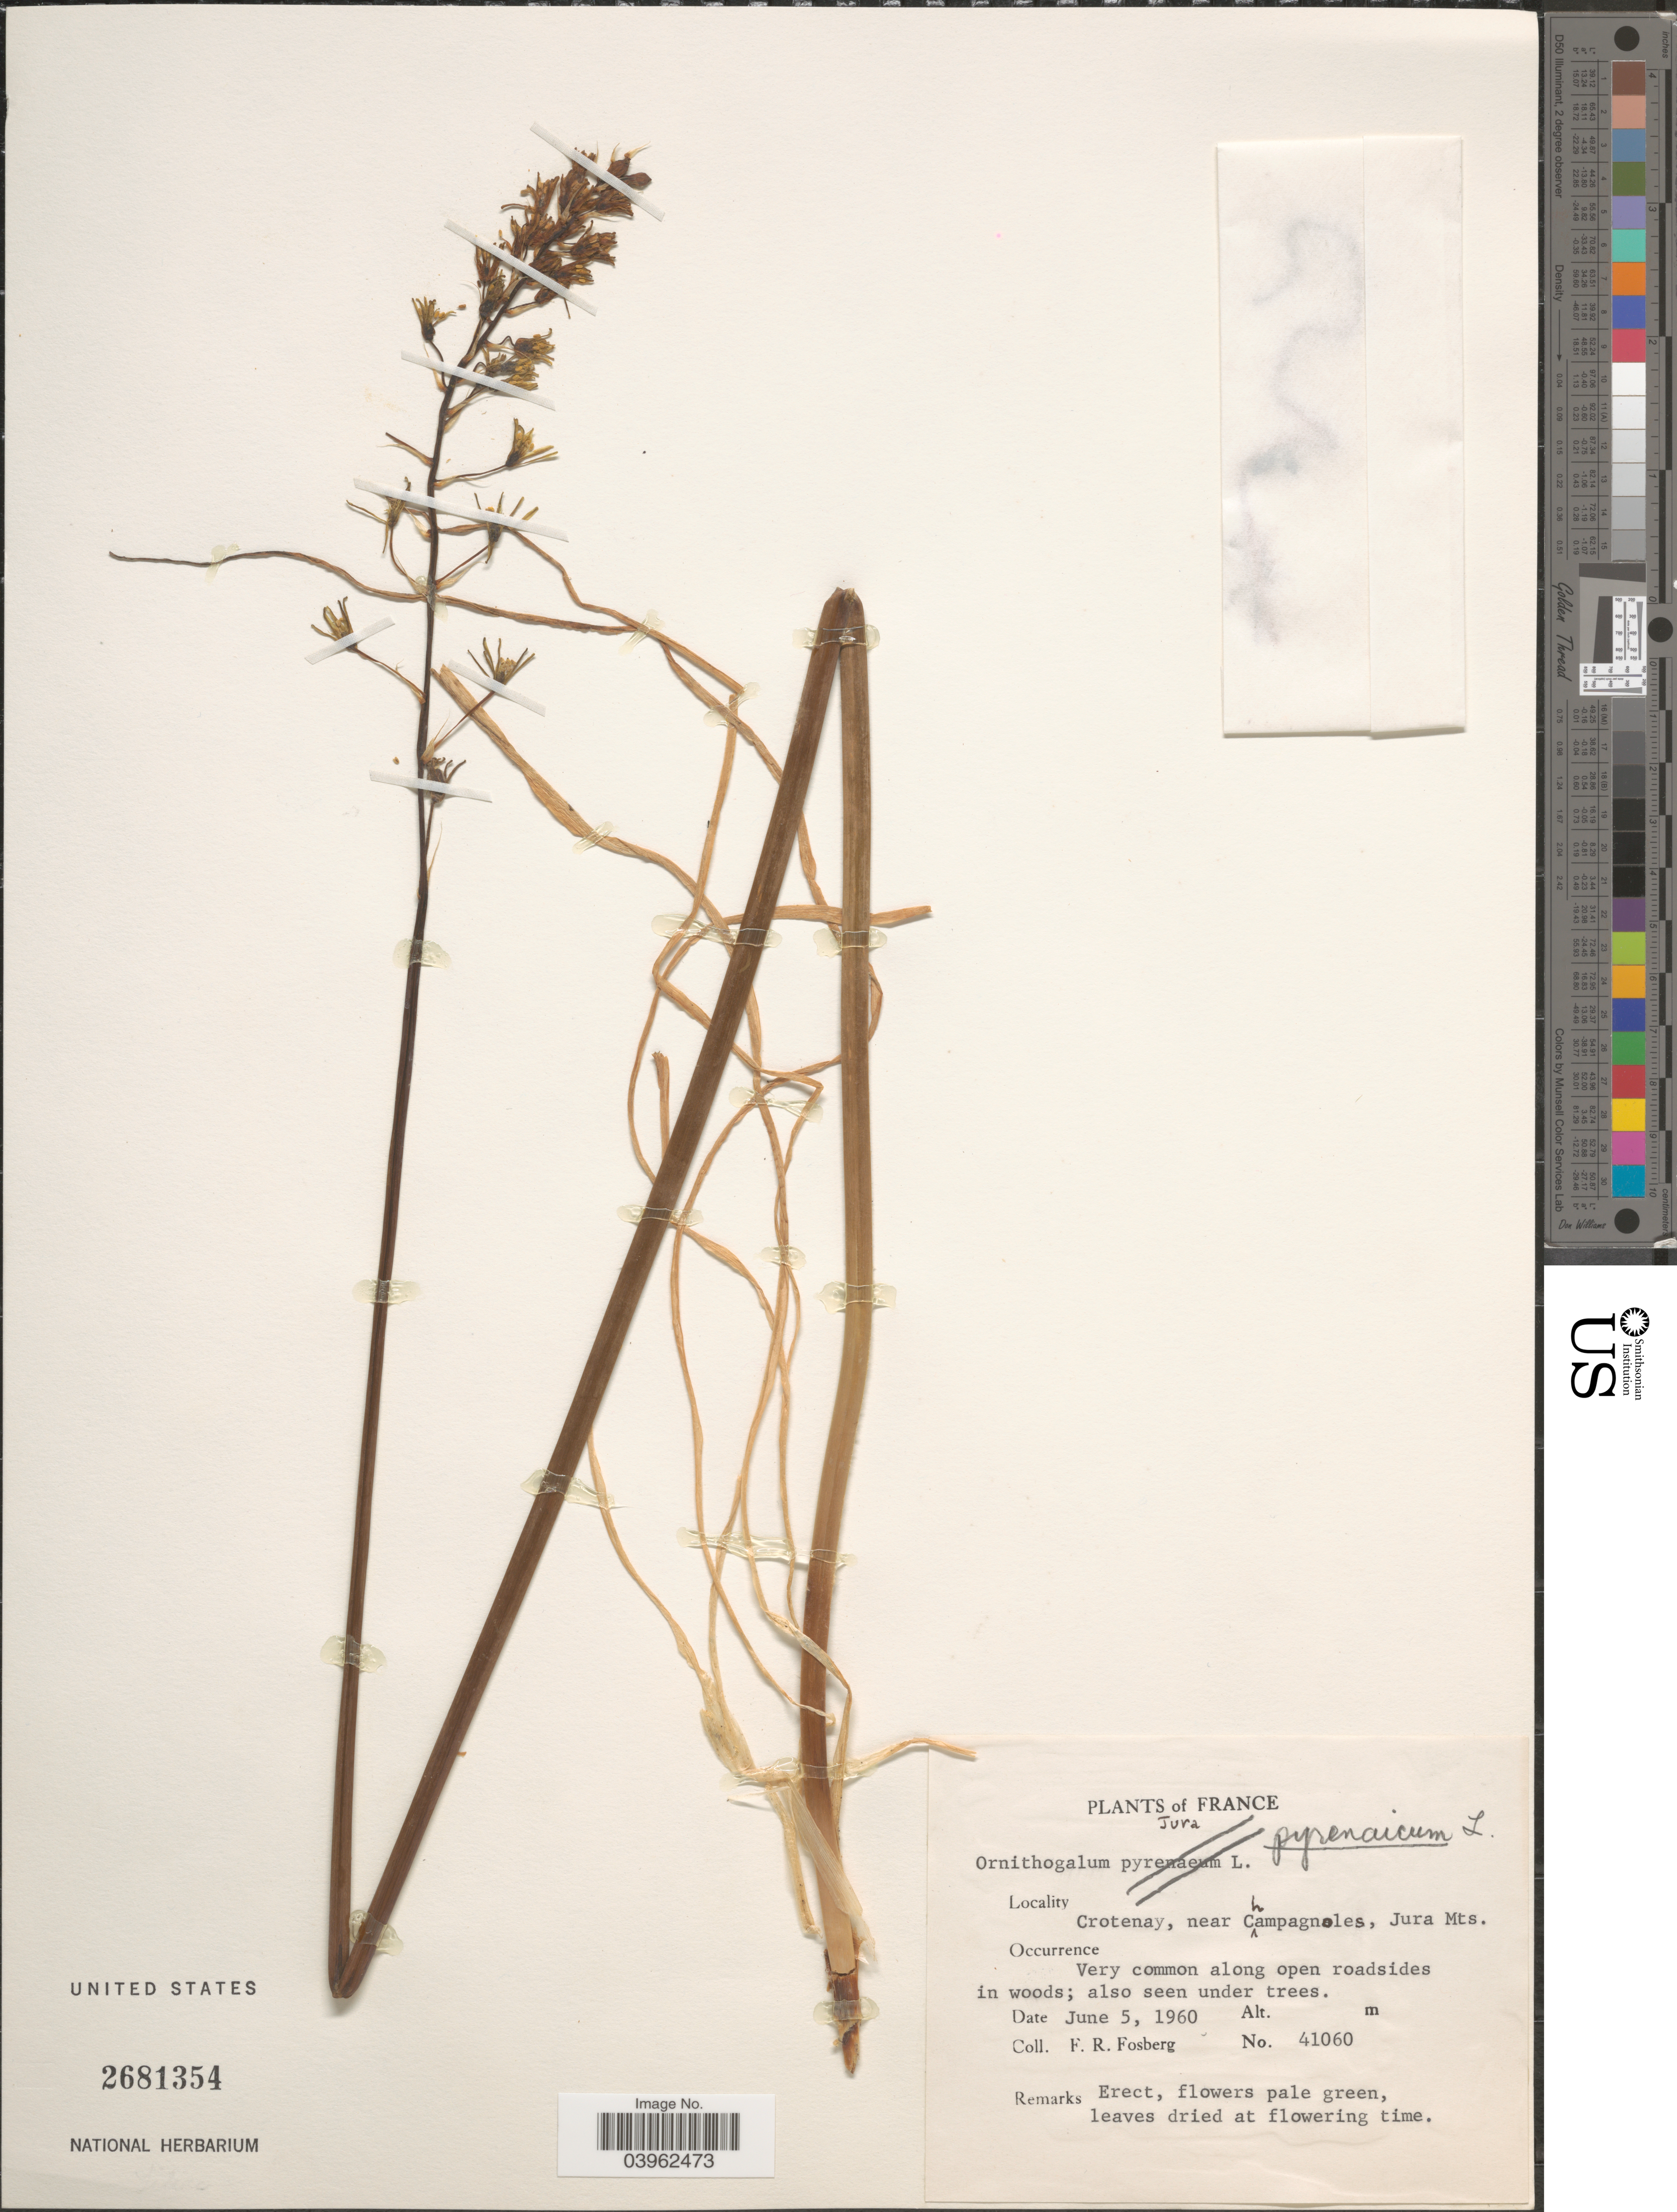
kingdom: Plantae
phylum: Tracheophyta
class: Liliopsida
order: Asparagales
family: Asparagaceae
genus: Ornithogalum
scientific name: Ornithogalum pyrenaicum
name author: L.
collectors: F. R. Fosberg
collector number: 41060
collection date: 1960-06-05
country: France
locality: Jura. Crotenay, near Champagnoles, Jura Mts.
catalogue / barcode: US 2681354